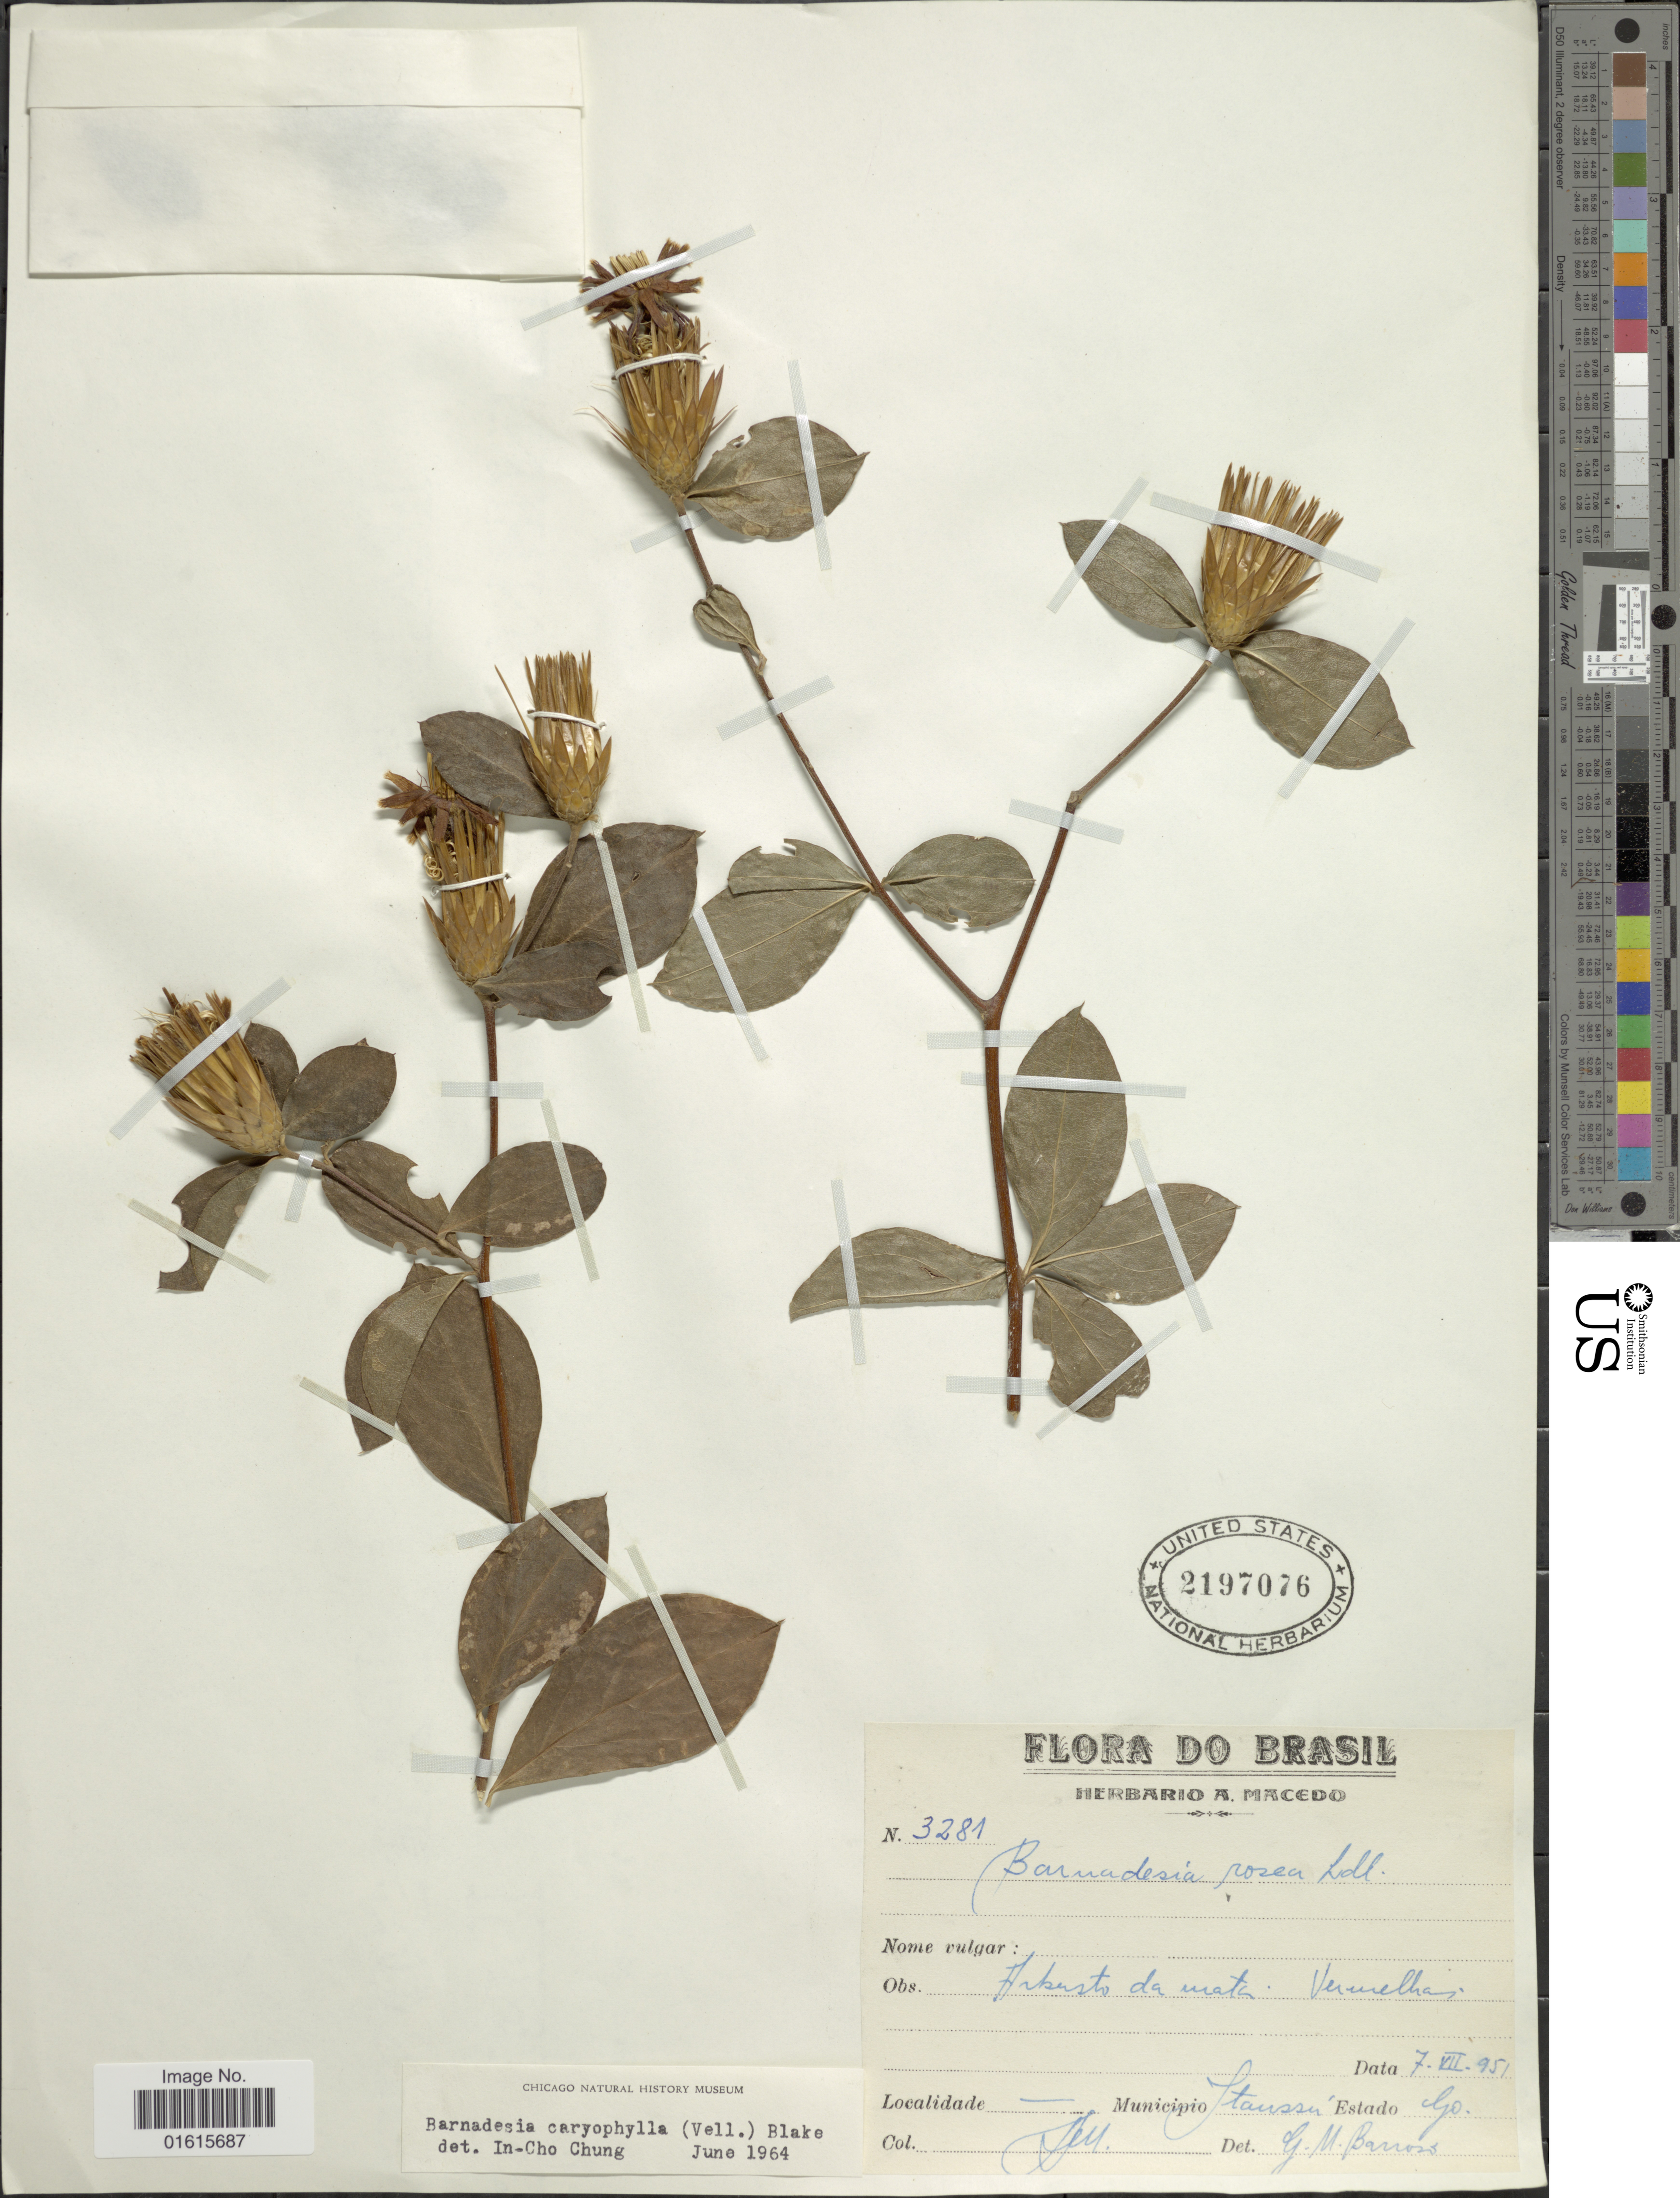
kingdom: Plantae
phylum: Tracheophyta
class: Magnoliopsida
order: Asterales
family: Asteraceae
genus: Barnadesia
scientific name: Barnadesia caryophylla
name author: (Vell.) S.F. Blake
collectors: Herbario A. Macedo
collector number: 3281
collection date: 1951-07-07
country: Venezuela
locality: Muncipio Itaussen, Estado Go.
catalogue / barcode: US 2197076